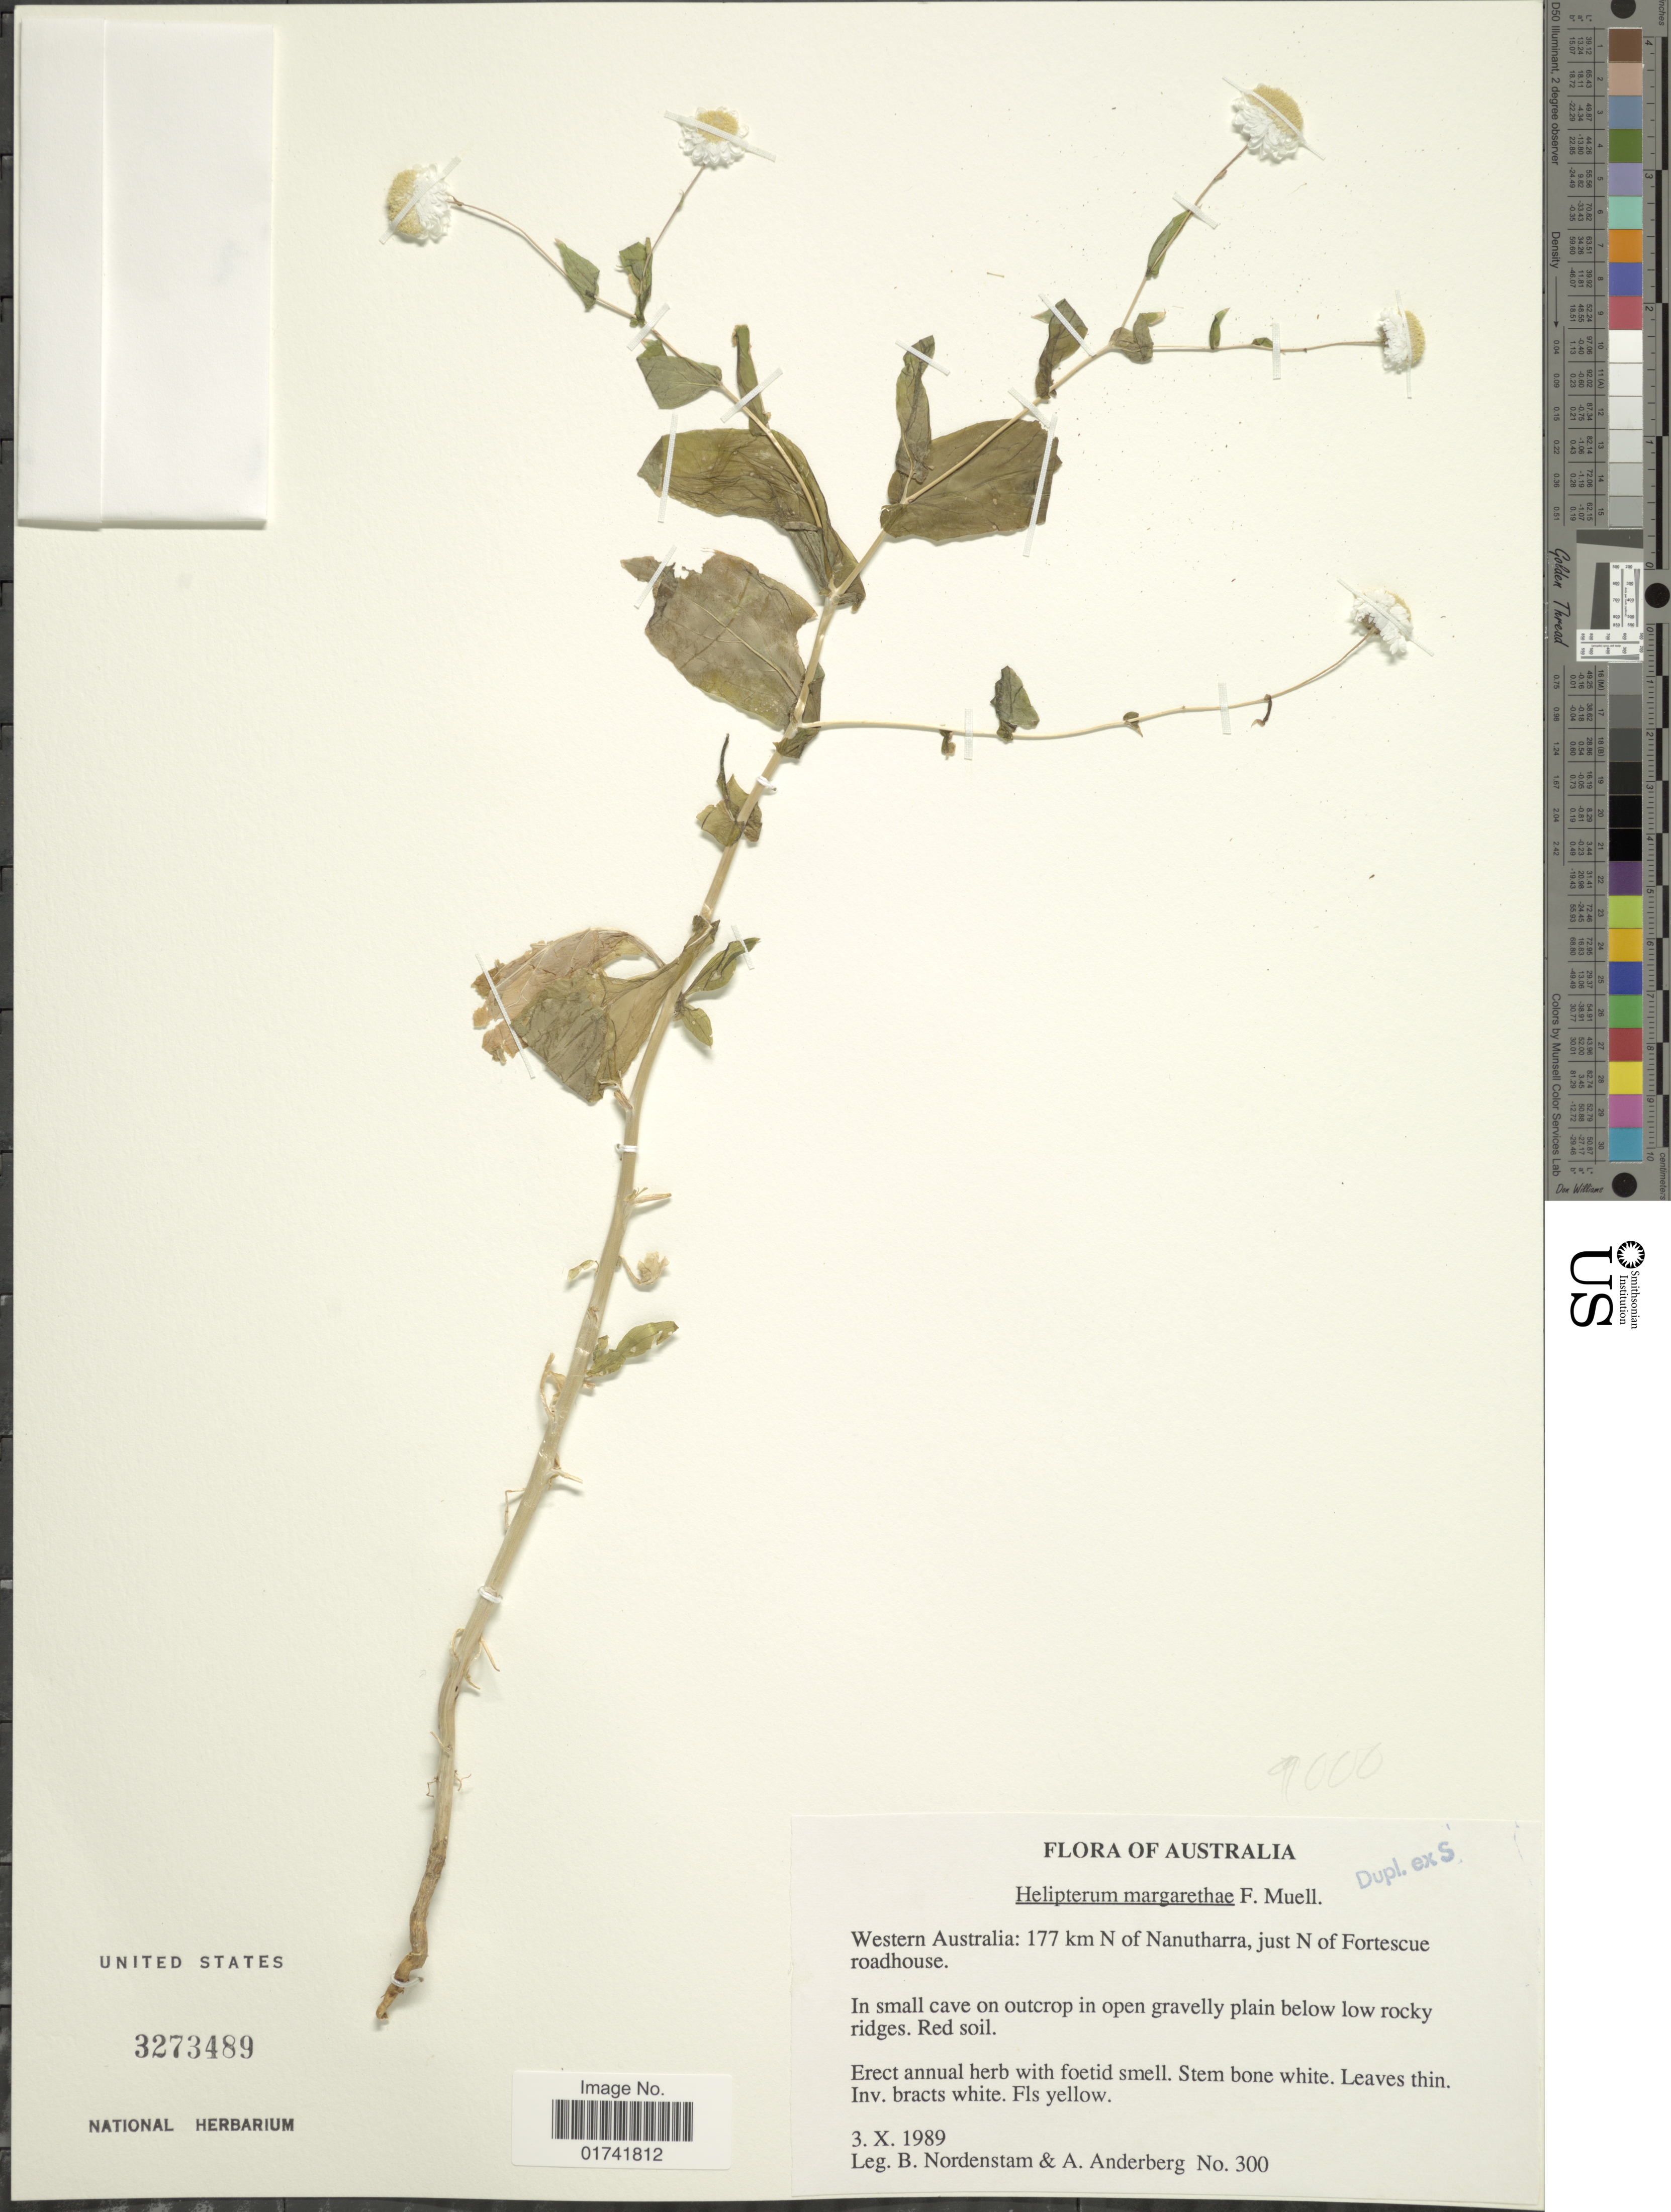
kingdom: Plantae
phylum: Tracheophyta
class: Magnoliopsida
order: Asterales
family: Asteraceae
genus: Rhodanthe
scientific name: Rhodanthe margarethae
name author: (F. Muell.) Paul G. Wilson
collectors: B. Nordenstam & A. A. Anderberg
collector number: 300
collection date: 1989-10-03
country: Australia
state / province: Western Australia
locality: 177 km N of Nanutharra, just N of Furstecue roadhouse, in small cave on outcrop in open gravelly plain below low rocky ridges.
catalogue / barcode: US 3273489